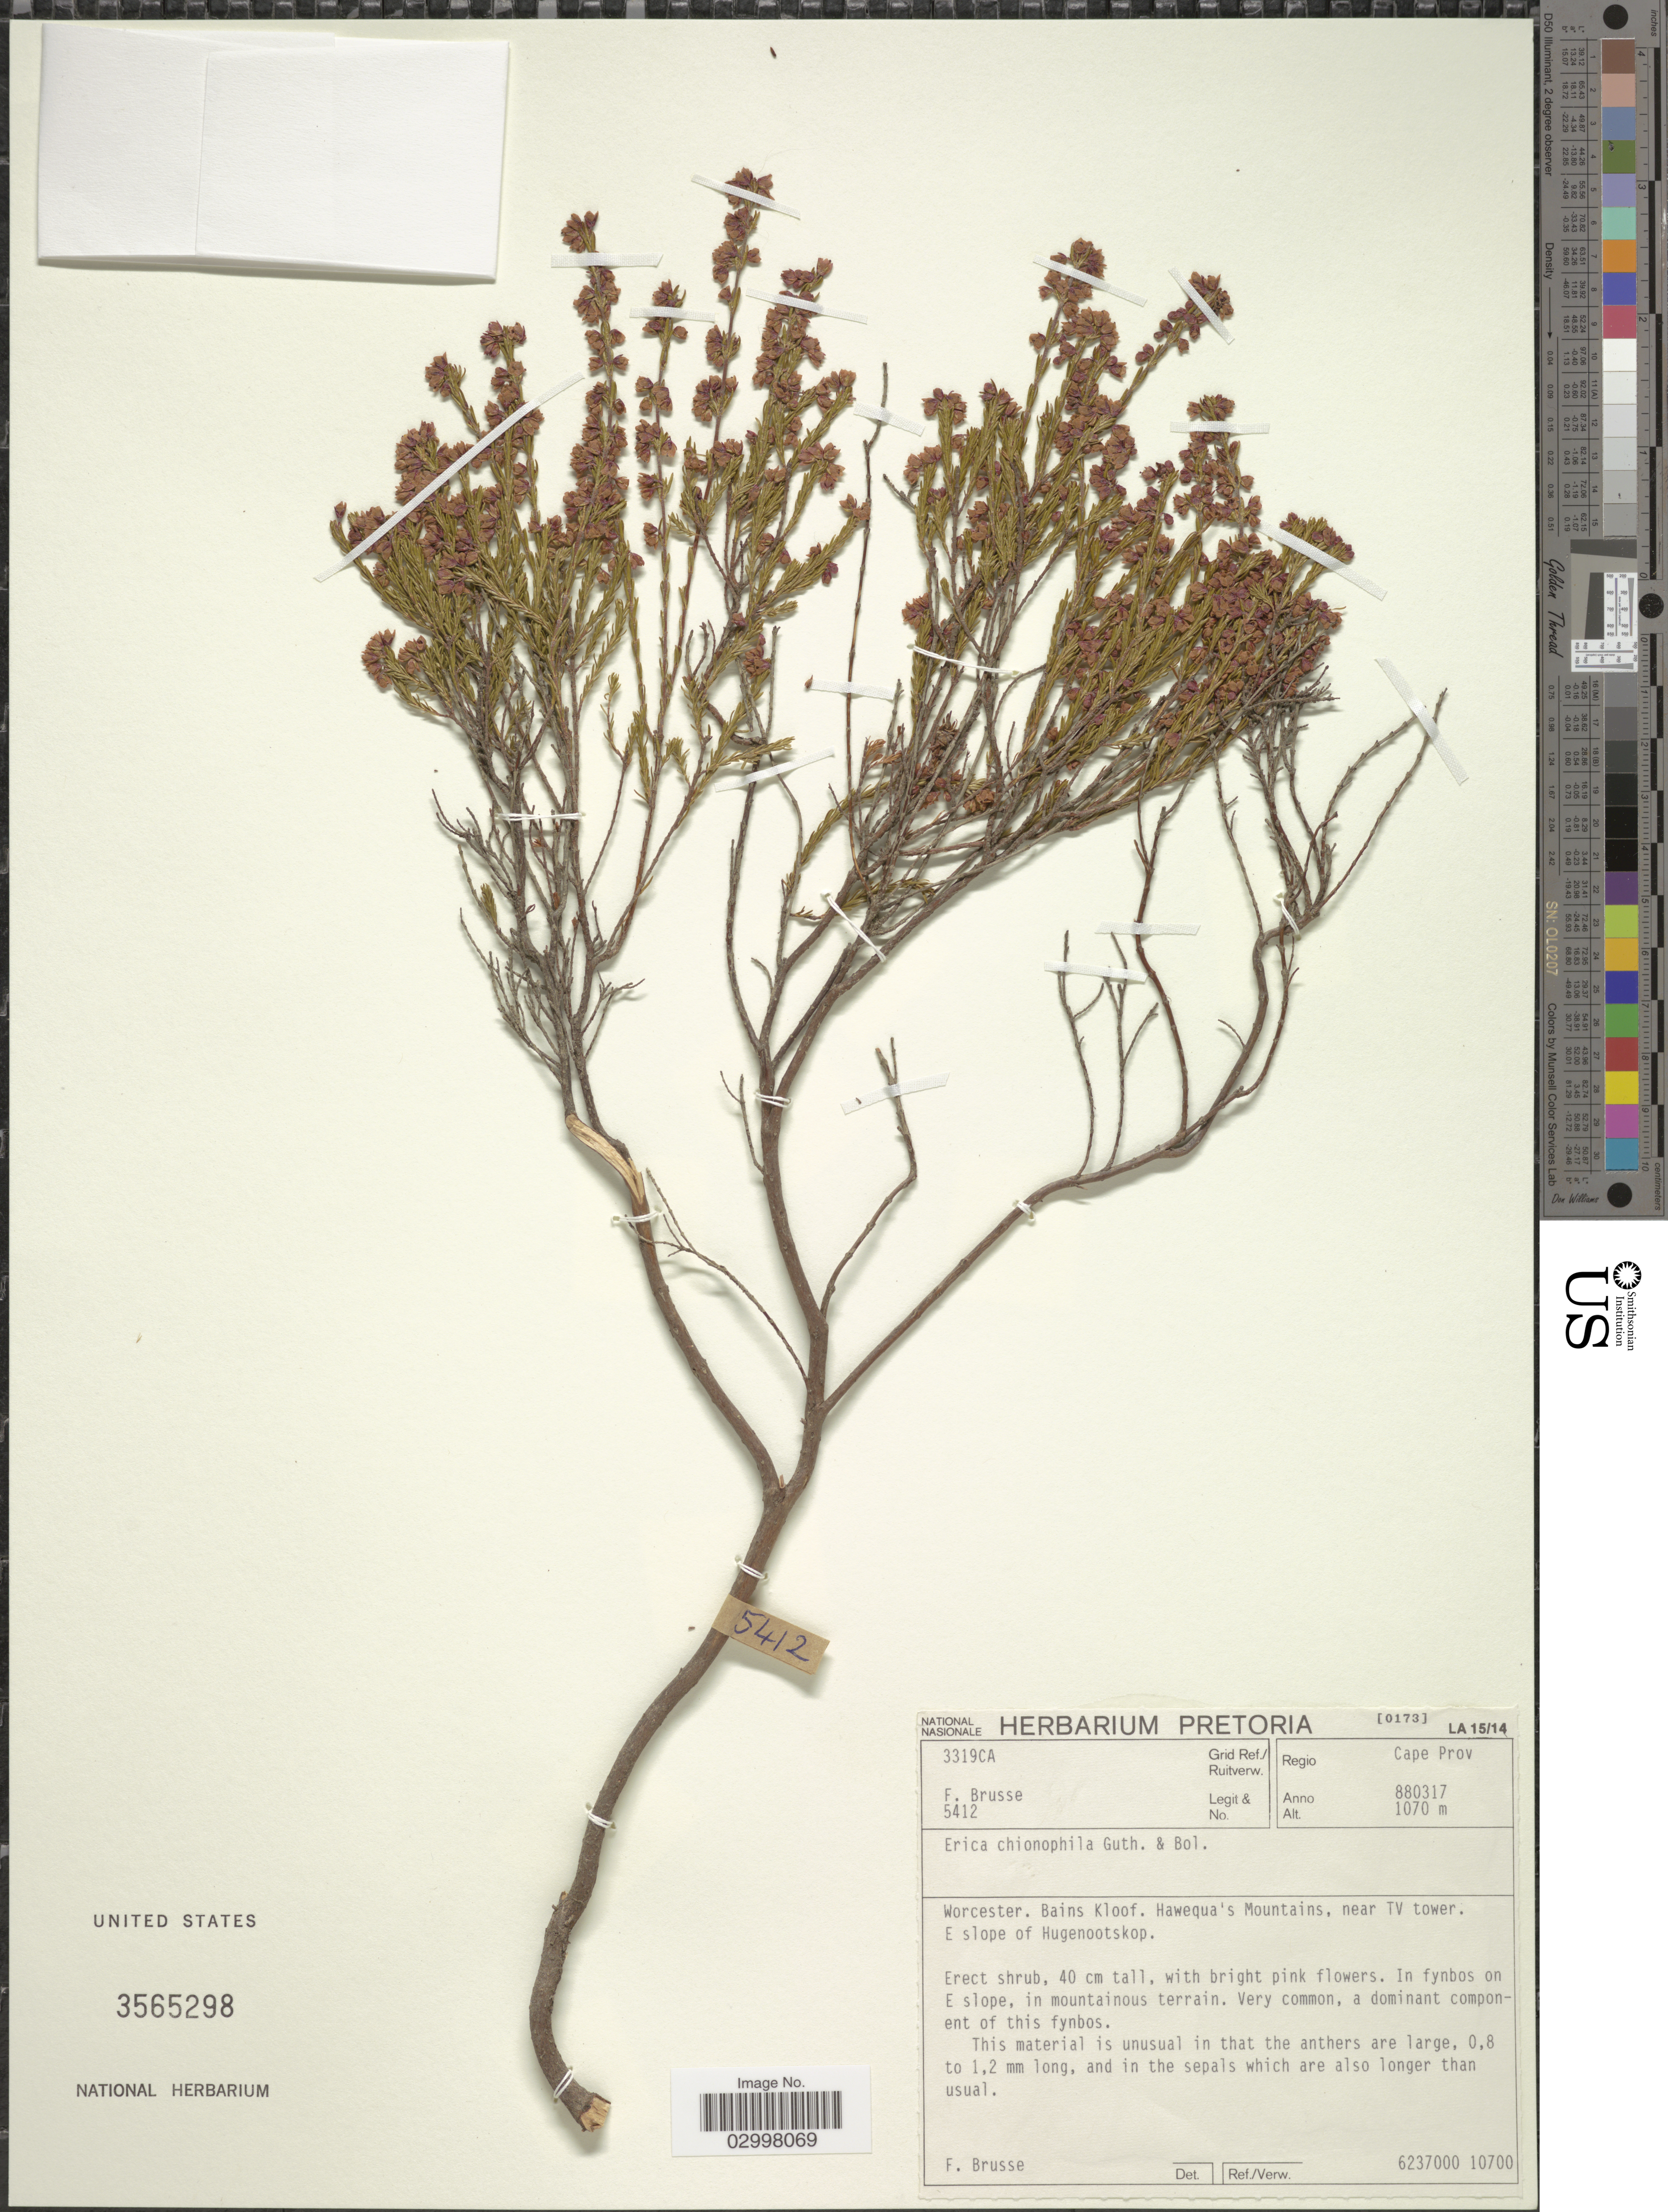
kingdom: Plantae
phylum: Tracheophyta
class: Magnoliopsida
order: Ericales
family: Ericaceae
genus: Erica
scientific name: Erica chionophila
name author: Guthrie & Bolus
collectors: F. A. Brusse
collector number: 5412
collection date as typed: Transcribed d/m/y: 17/3/88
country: South Africa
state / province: Western Cape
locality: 3319CA Grid Ref./Ruitverw. Regio Cape Prov. Worcester. Brains Kloof. Hawequa's Mountains, near TV tower. E slope of Hugenootskop.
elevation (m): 1070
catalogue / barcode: US 3565298